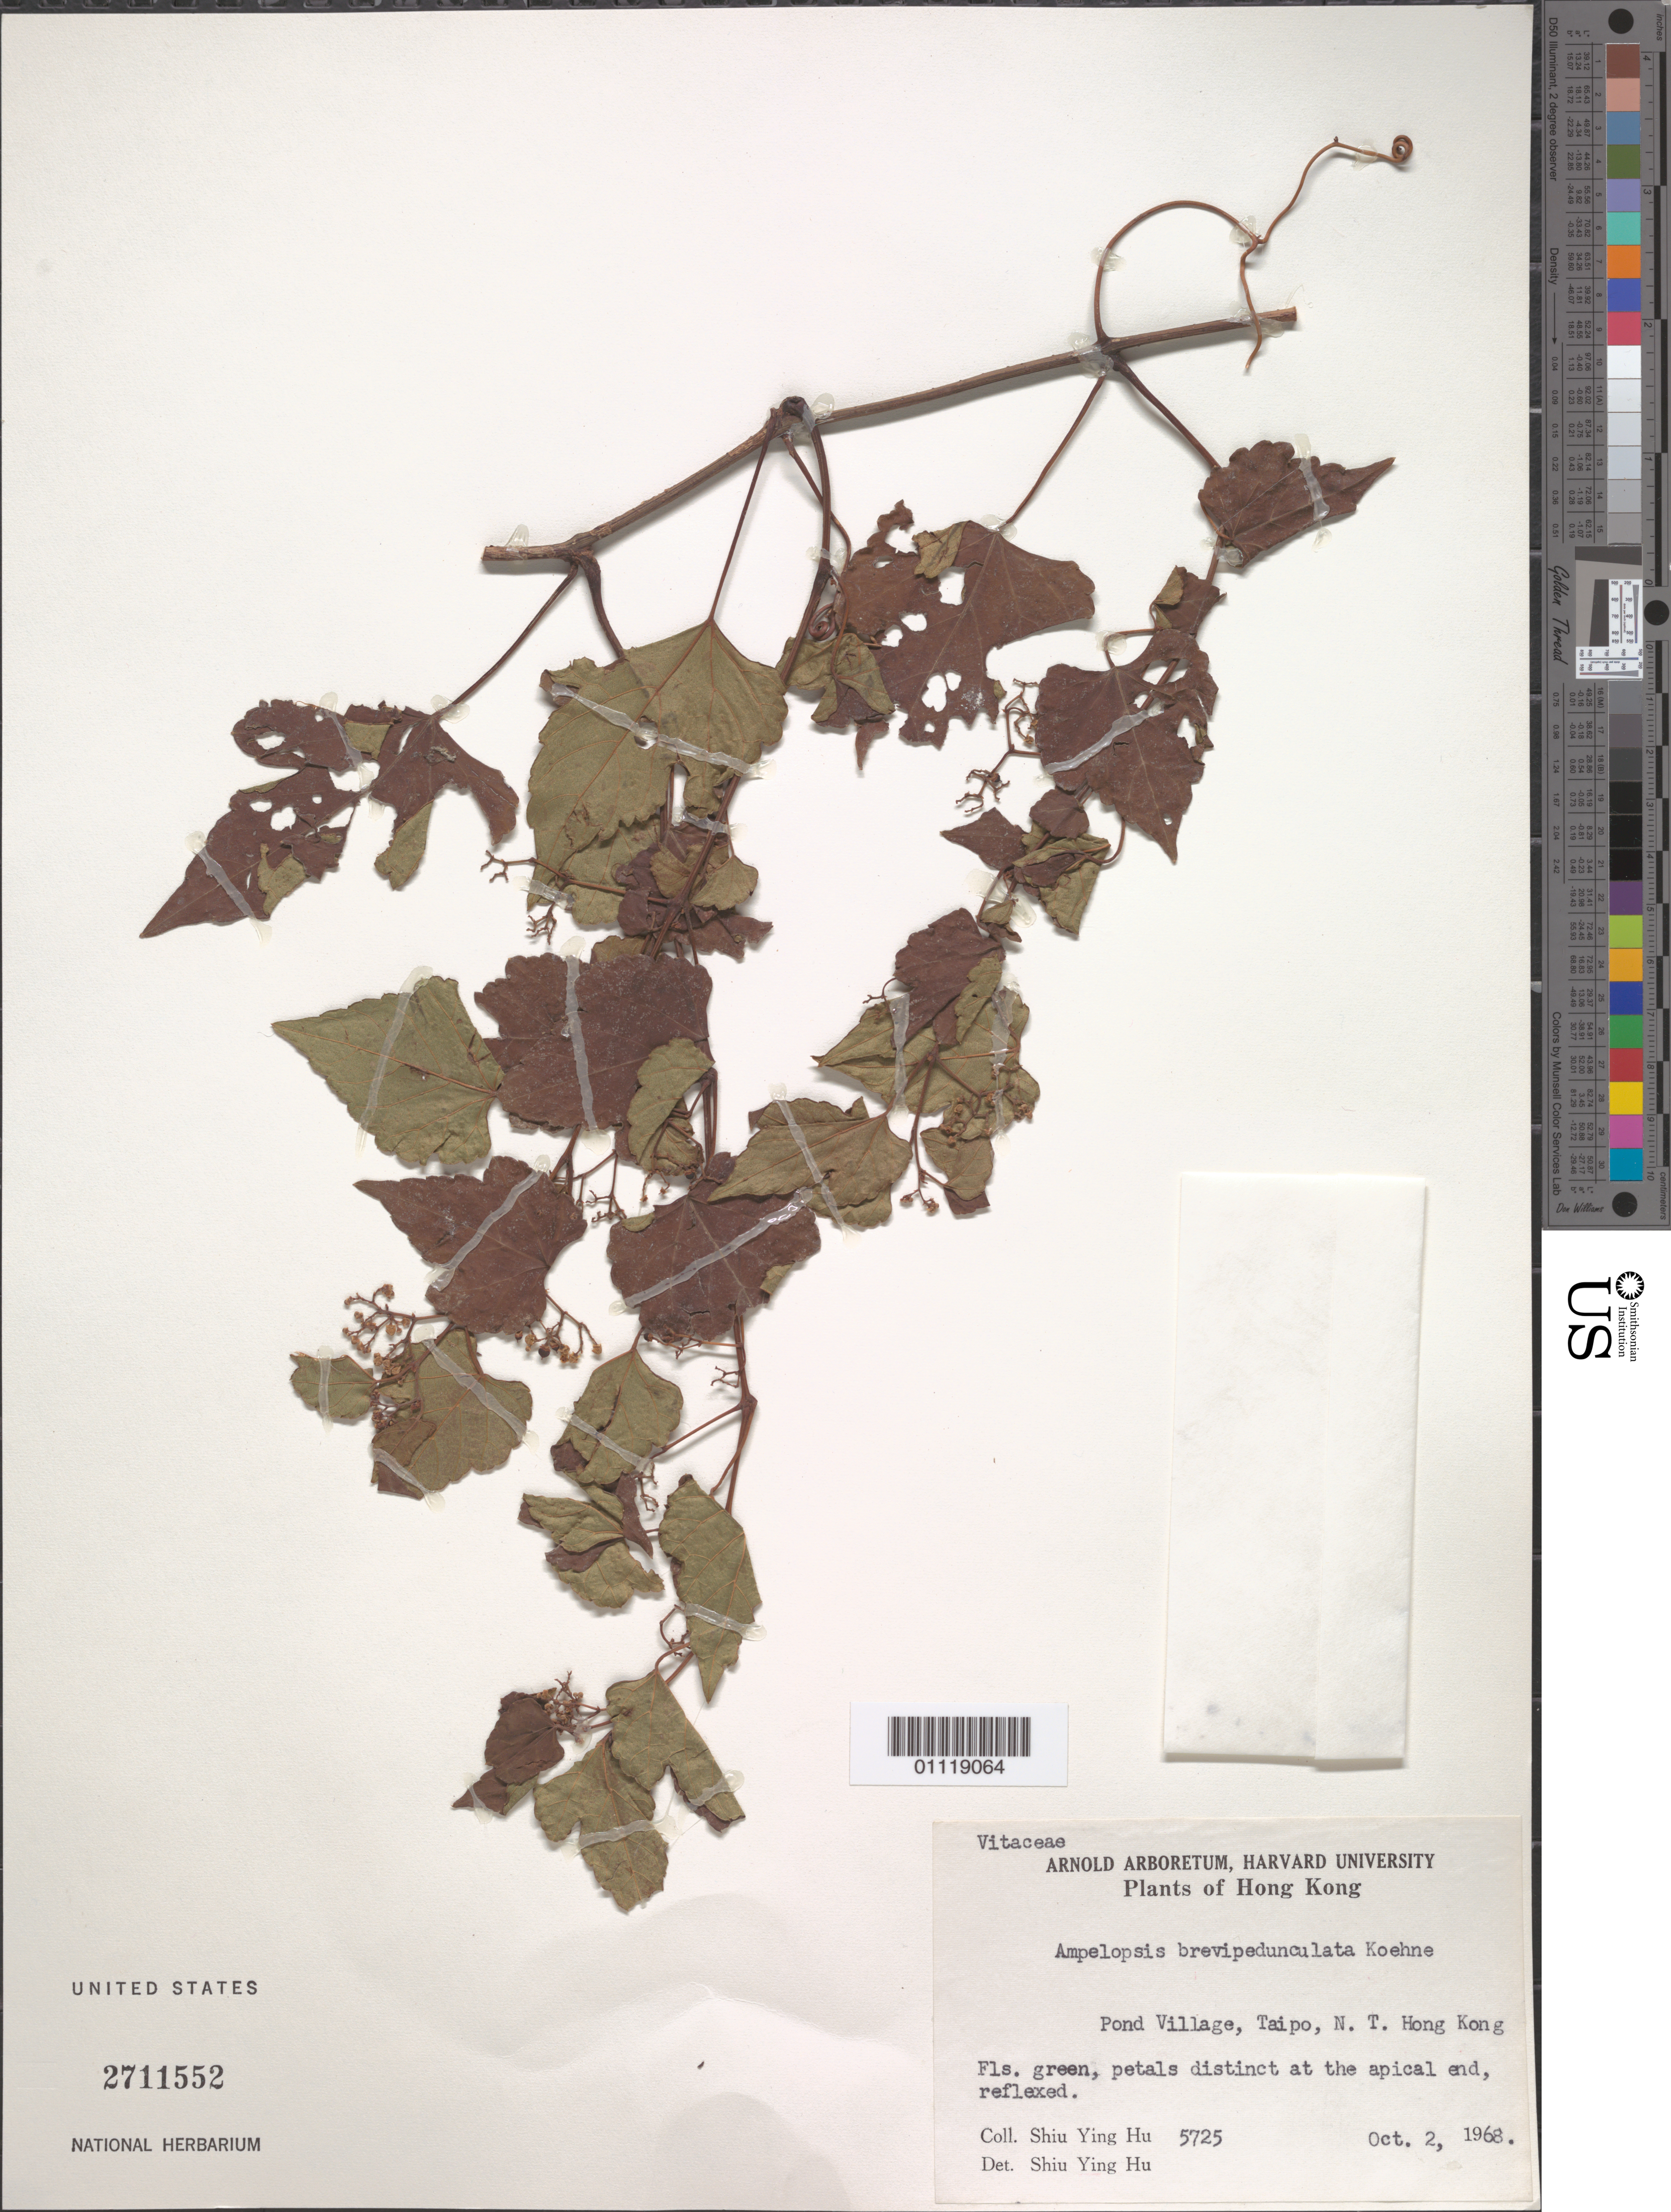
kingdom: Plantae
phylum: Tracheophyta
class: Magnoliopsida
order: Vitales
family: Vitaceae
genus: Ampelopsis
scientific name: Ampelopsis brevipedunculata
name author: (Maxim.) Trautv.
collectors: S. Y. Hu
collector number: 5725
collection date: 1968-10-02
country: China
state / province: Hong Kong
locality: Pond Village, Taipo.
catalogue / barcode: US 2711552